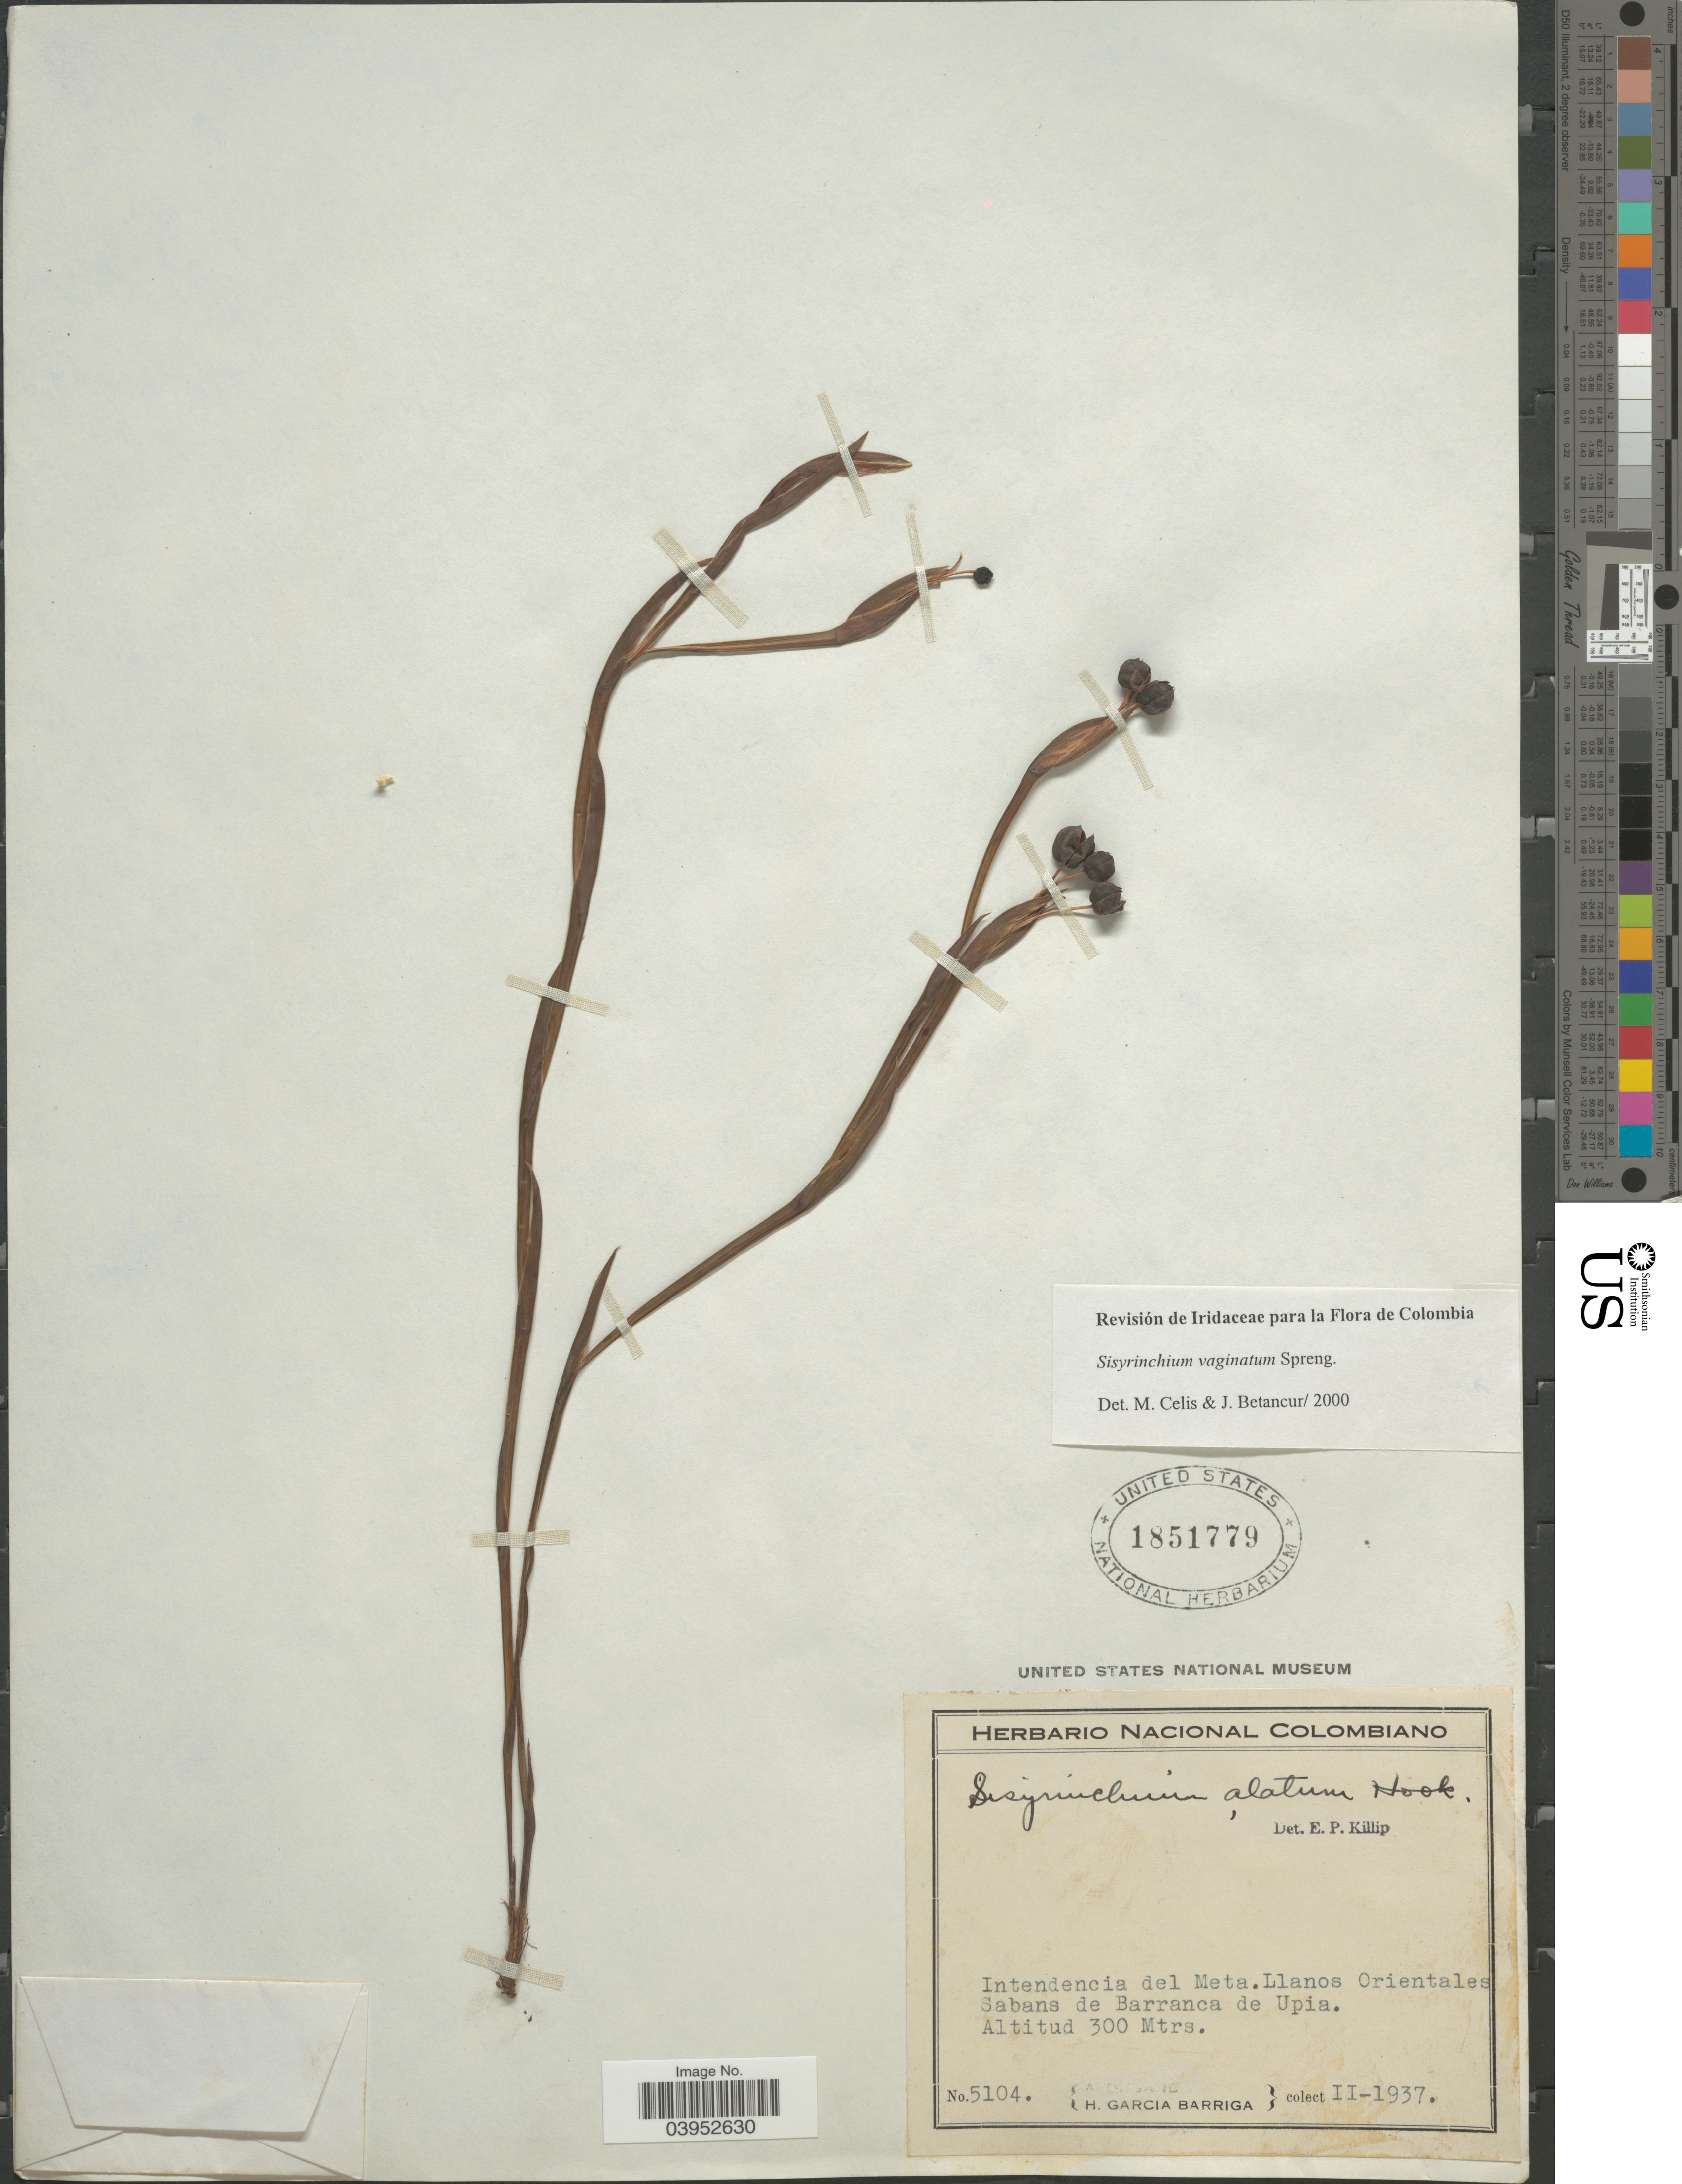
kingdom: Plantae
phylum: Tracheophyta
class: Liliopsida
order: Asparagales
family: Iridaceae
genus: Sisyrinchium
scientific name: Sisyrinchium vaginatum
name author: Spreng.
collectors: H. García Barriga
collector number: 5104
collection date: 1937-02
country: Colombia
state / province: Meta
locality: Intendencia del Meta. Llanos Orientales. Sabans de Barranca de Upia.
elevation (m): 300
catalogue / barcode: US 1851779